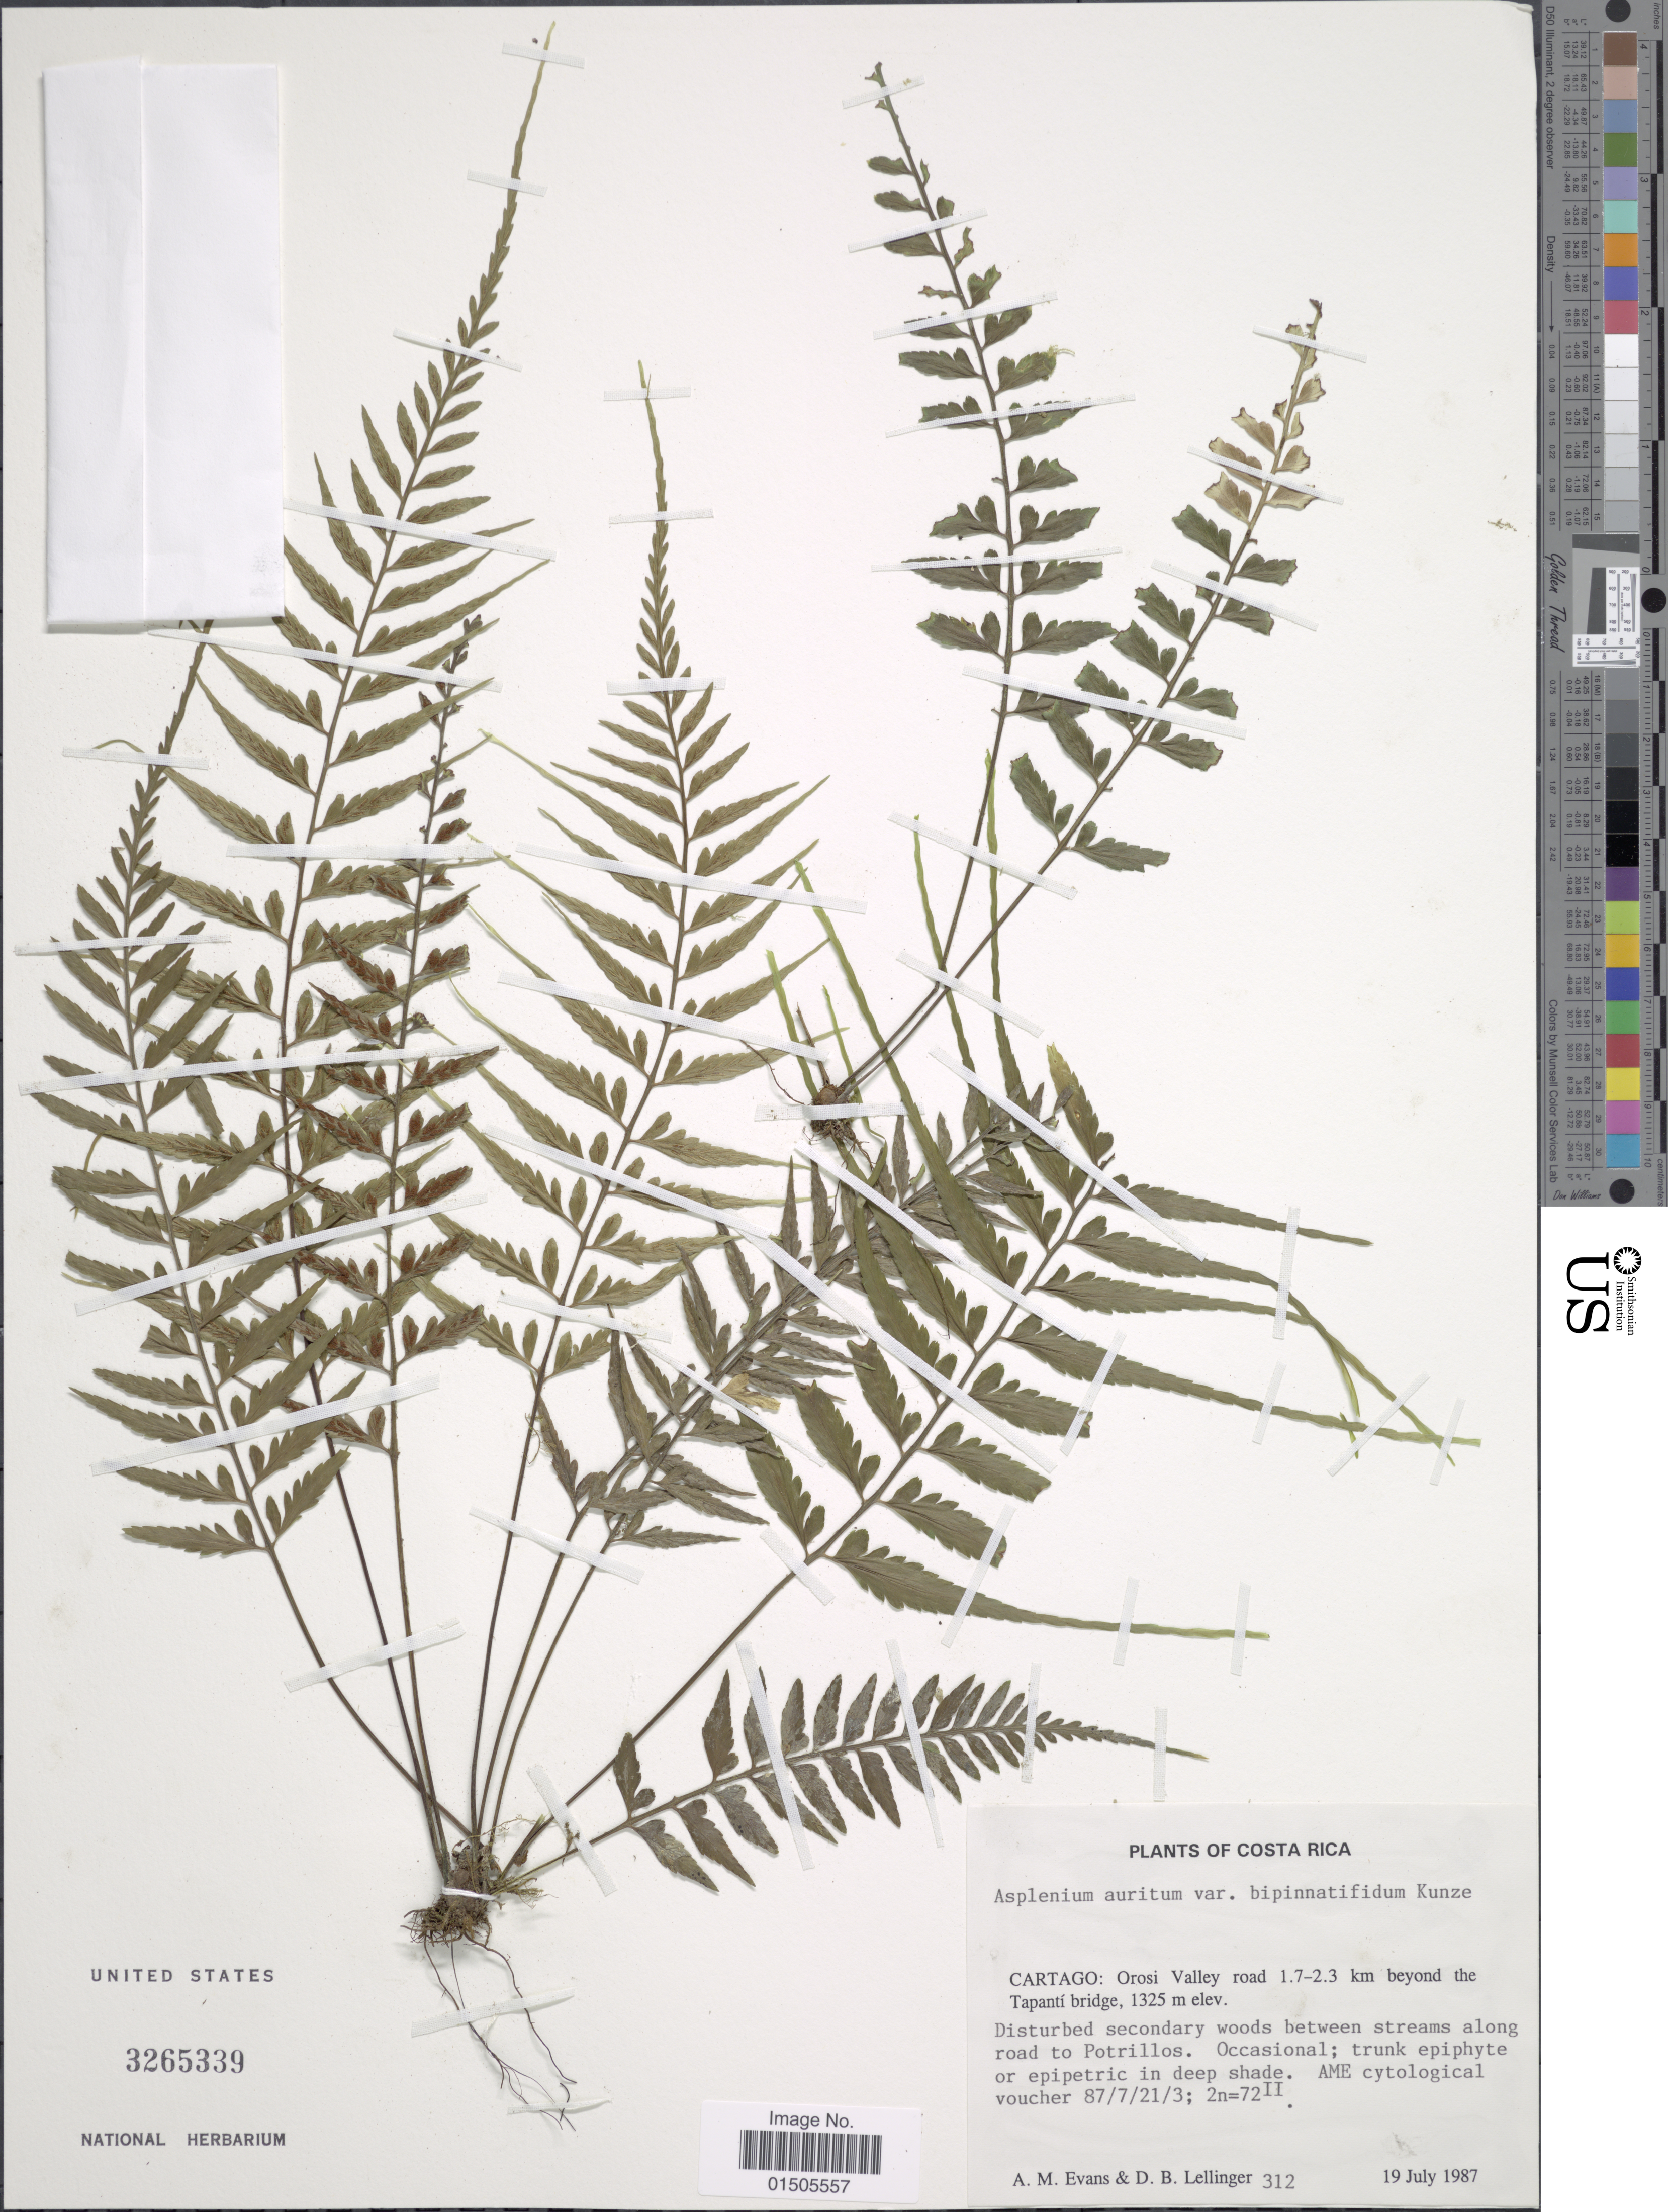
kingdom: Plantae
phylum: Tracheophyta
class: Polypodiopsida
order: Polypodiales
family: Aspleniaceae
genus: Asplenium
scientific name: Asplenium auritum var. bipinnatifidum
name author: Kunze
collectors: A. M. Evans & D. B. Lellinger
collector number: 312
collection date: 1987-07-19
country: Costa Rica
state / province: Cartago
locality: Orosi Valley road 1.7-2.3 km beyond the Tapanti bridge, Disturbed secondary woods between streams along road to Potrillos.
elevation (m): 1325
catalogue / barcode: US 3265339